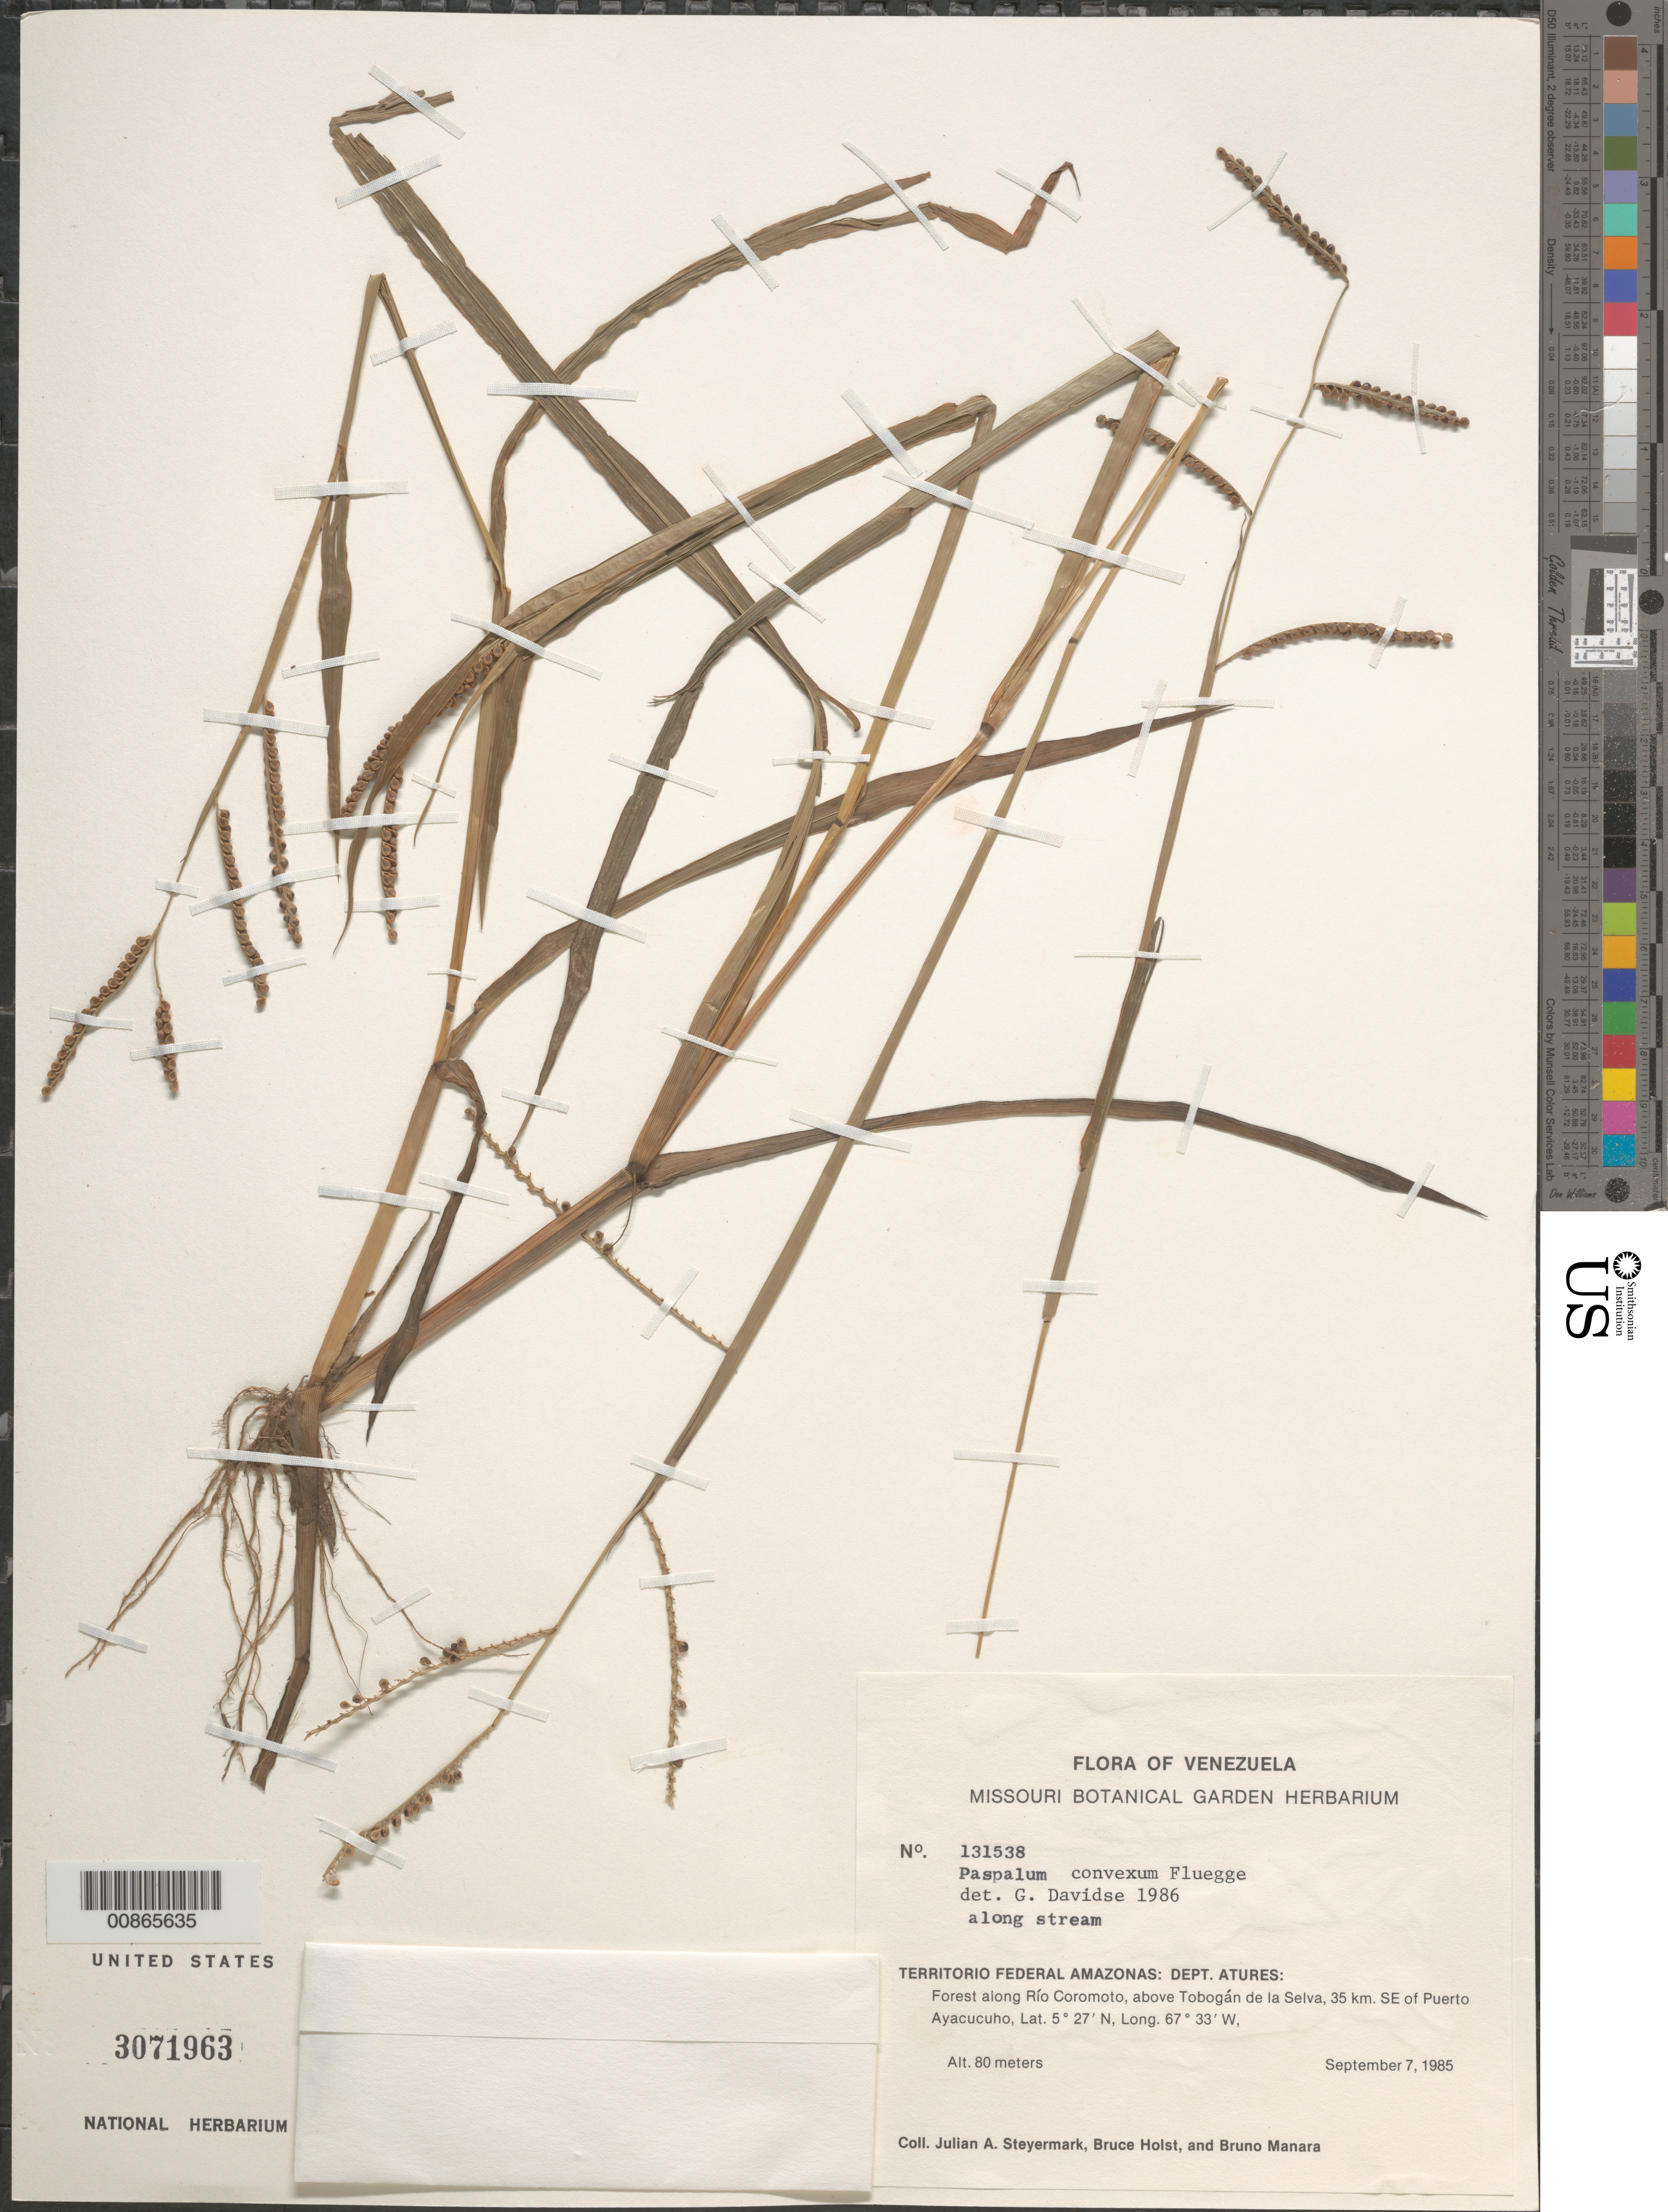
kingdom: Plantae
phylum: Tracheophyta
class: Liliopsida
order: Poales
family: Poaceae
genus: Paspalum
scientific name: Paspalum convexum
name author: Humb. & Bonpl. ex Flüggé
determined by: Davidse, Gerrit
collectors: J. Steyermark, B. Holst & B. Manara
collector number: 131538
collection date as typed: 7-Sep-85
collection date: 1985-09-07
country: Venezuela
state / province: Amazonas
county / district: Atures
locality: Tobogan de la Selva, Río Coromoto, 35 km SE Puerto Ayacucho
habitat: Forest; along stream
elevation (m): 80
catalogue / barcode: US 3071963